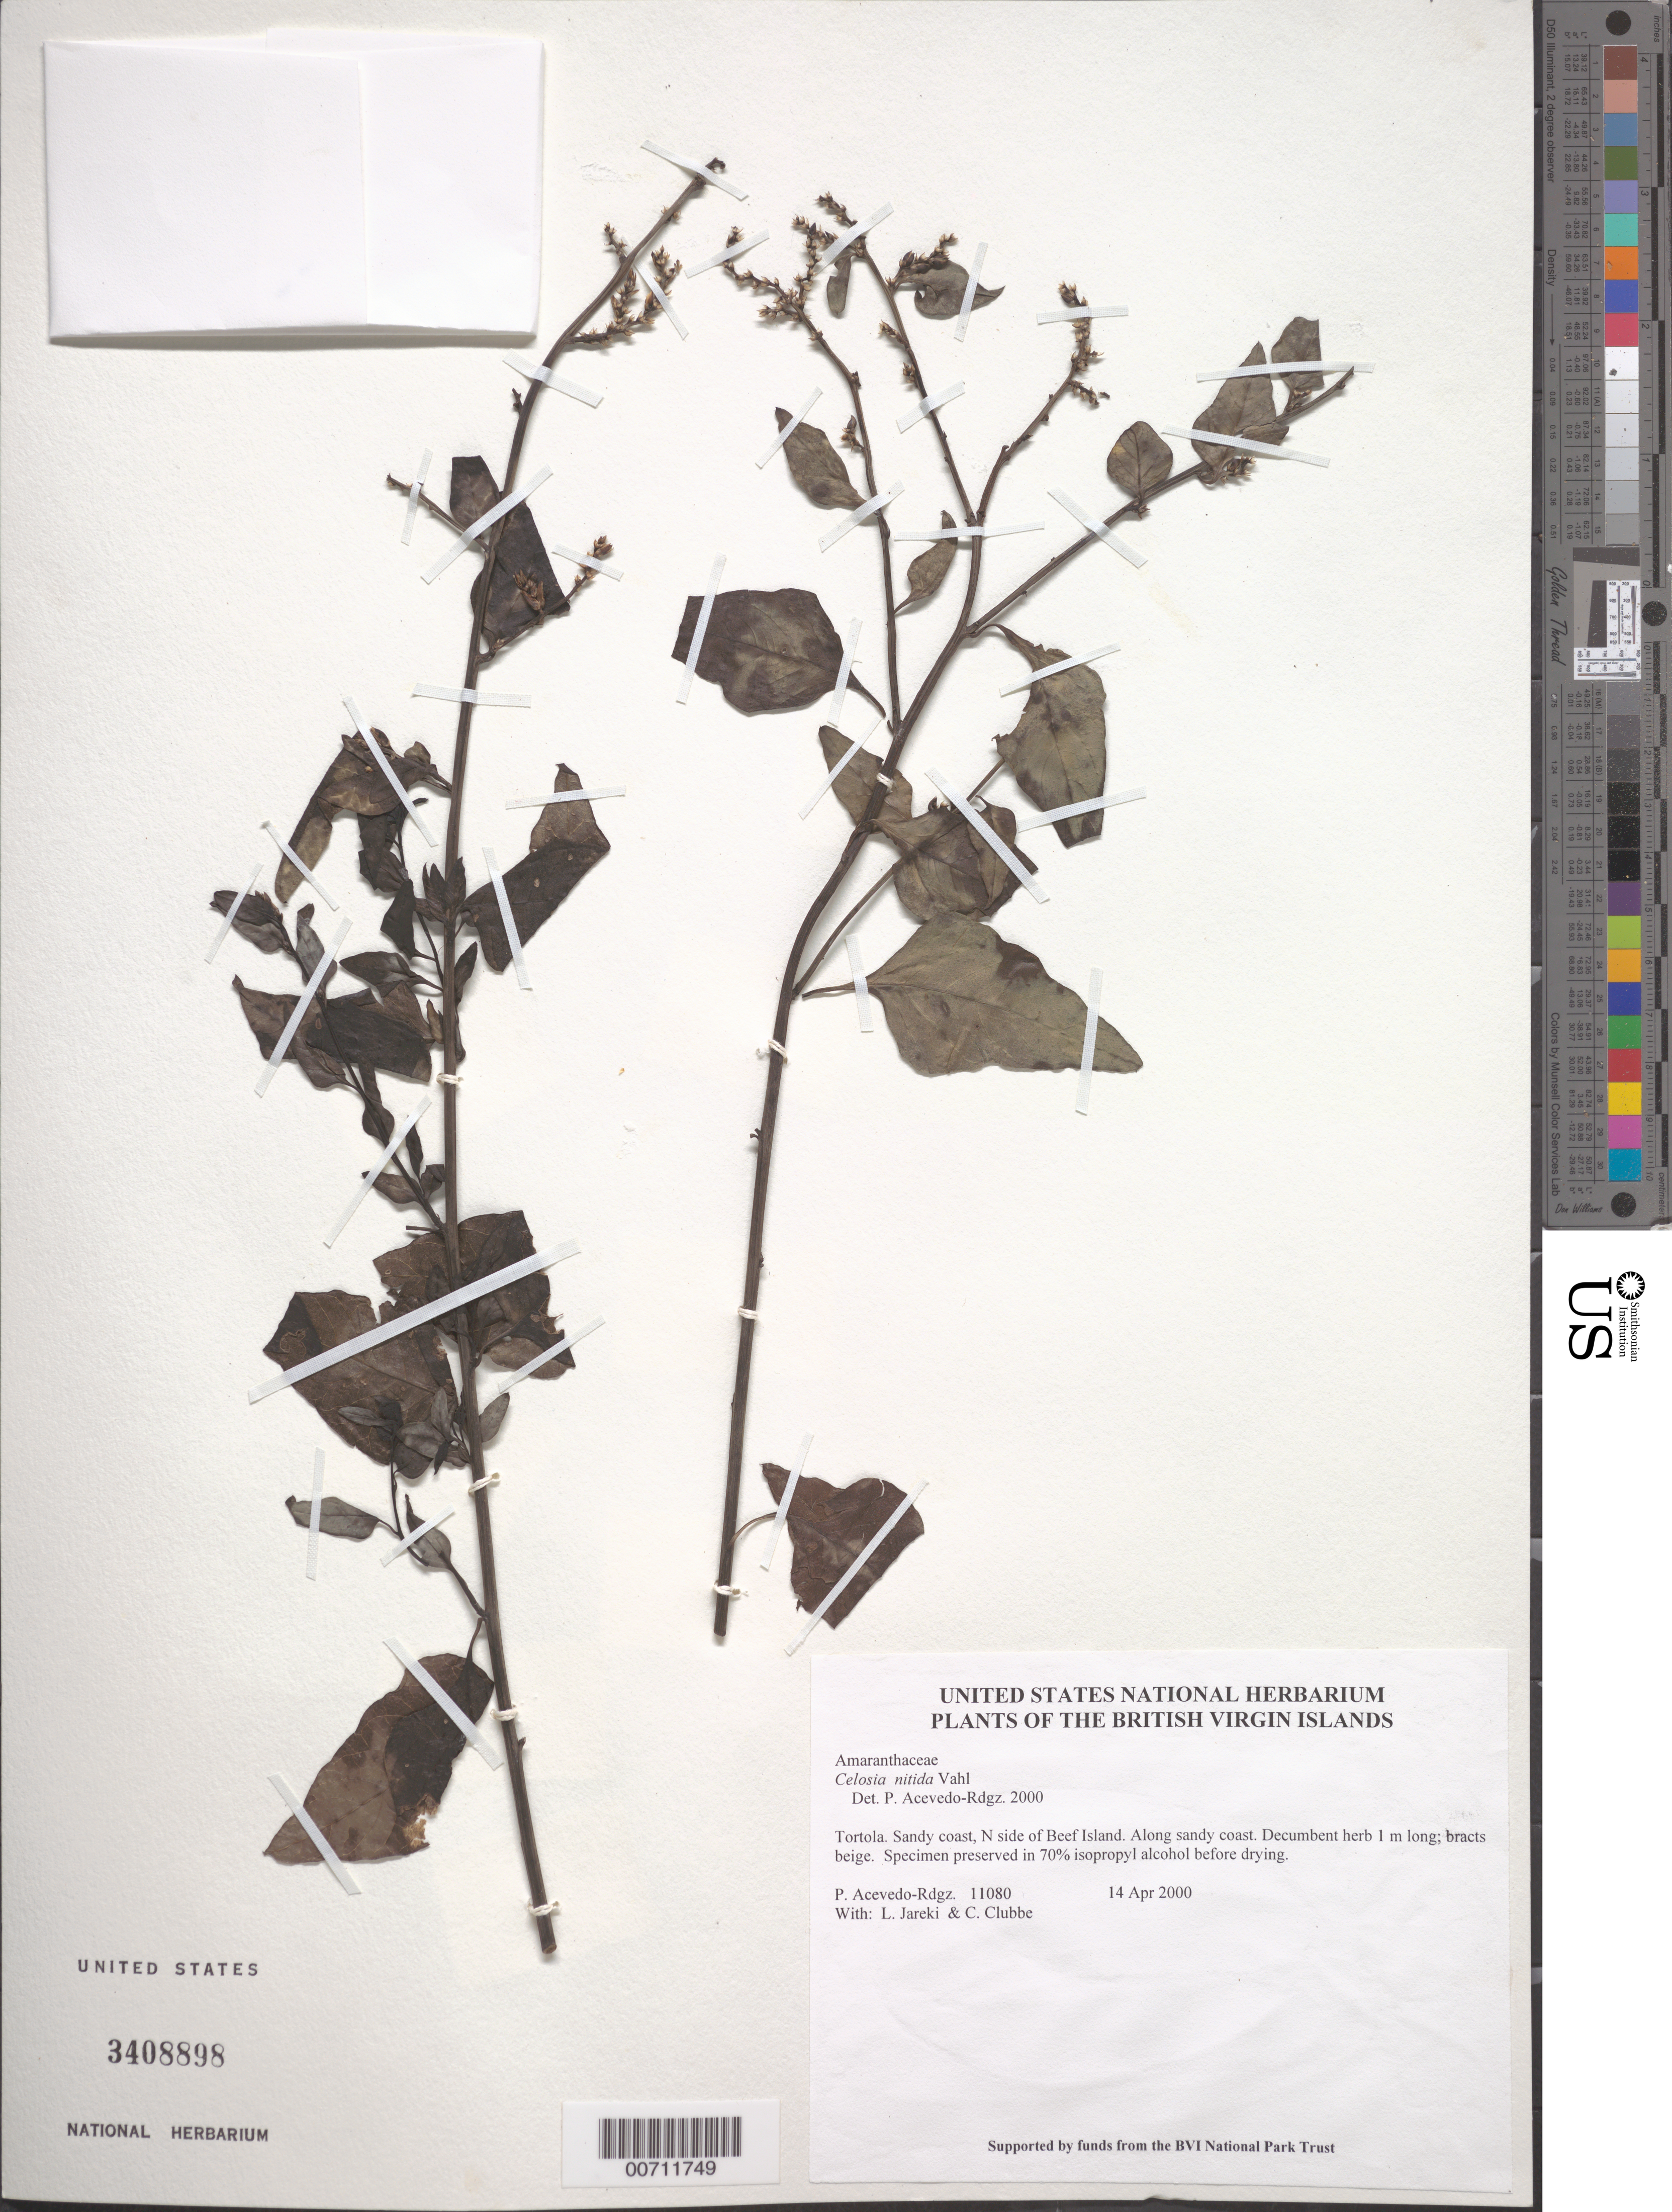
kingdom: Plantae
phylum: Tracheophyta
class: Magnoliopsida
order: Caryophyllales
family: Amaranthaceae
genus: Celosia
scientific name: Celosia nitida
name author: Vahl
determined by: Acevedo-Rodríguez, P., (BOT), Smithsonian Institution - National Museum of Natural History (UNITED STATES)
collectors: P. Acevedo-Rodr., L. Jareki & C. Clubbe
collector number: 11080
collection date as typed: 14 Apr 2000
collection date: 2000-04-14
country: British Virgin Islands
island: Tortola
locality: Sandy coast, N side of Beef Island.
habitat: Along sandy coast.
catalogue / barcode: US 3408898